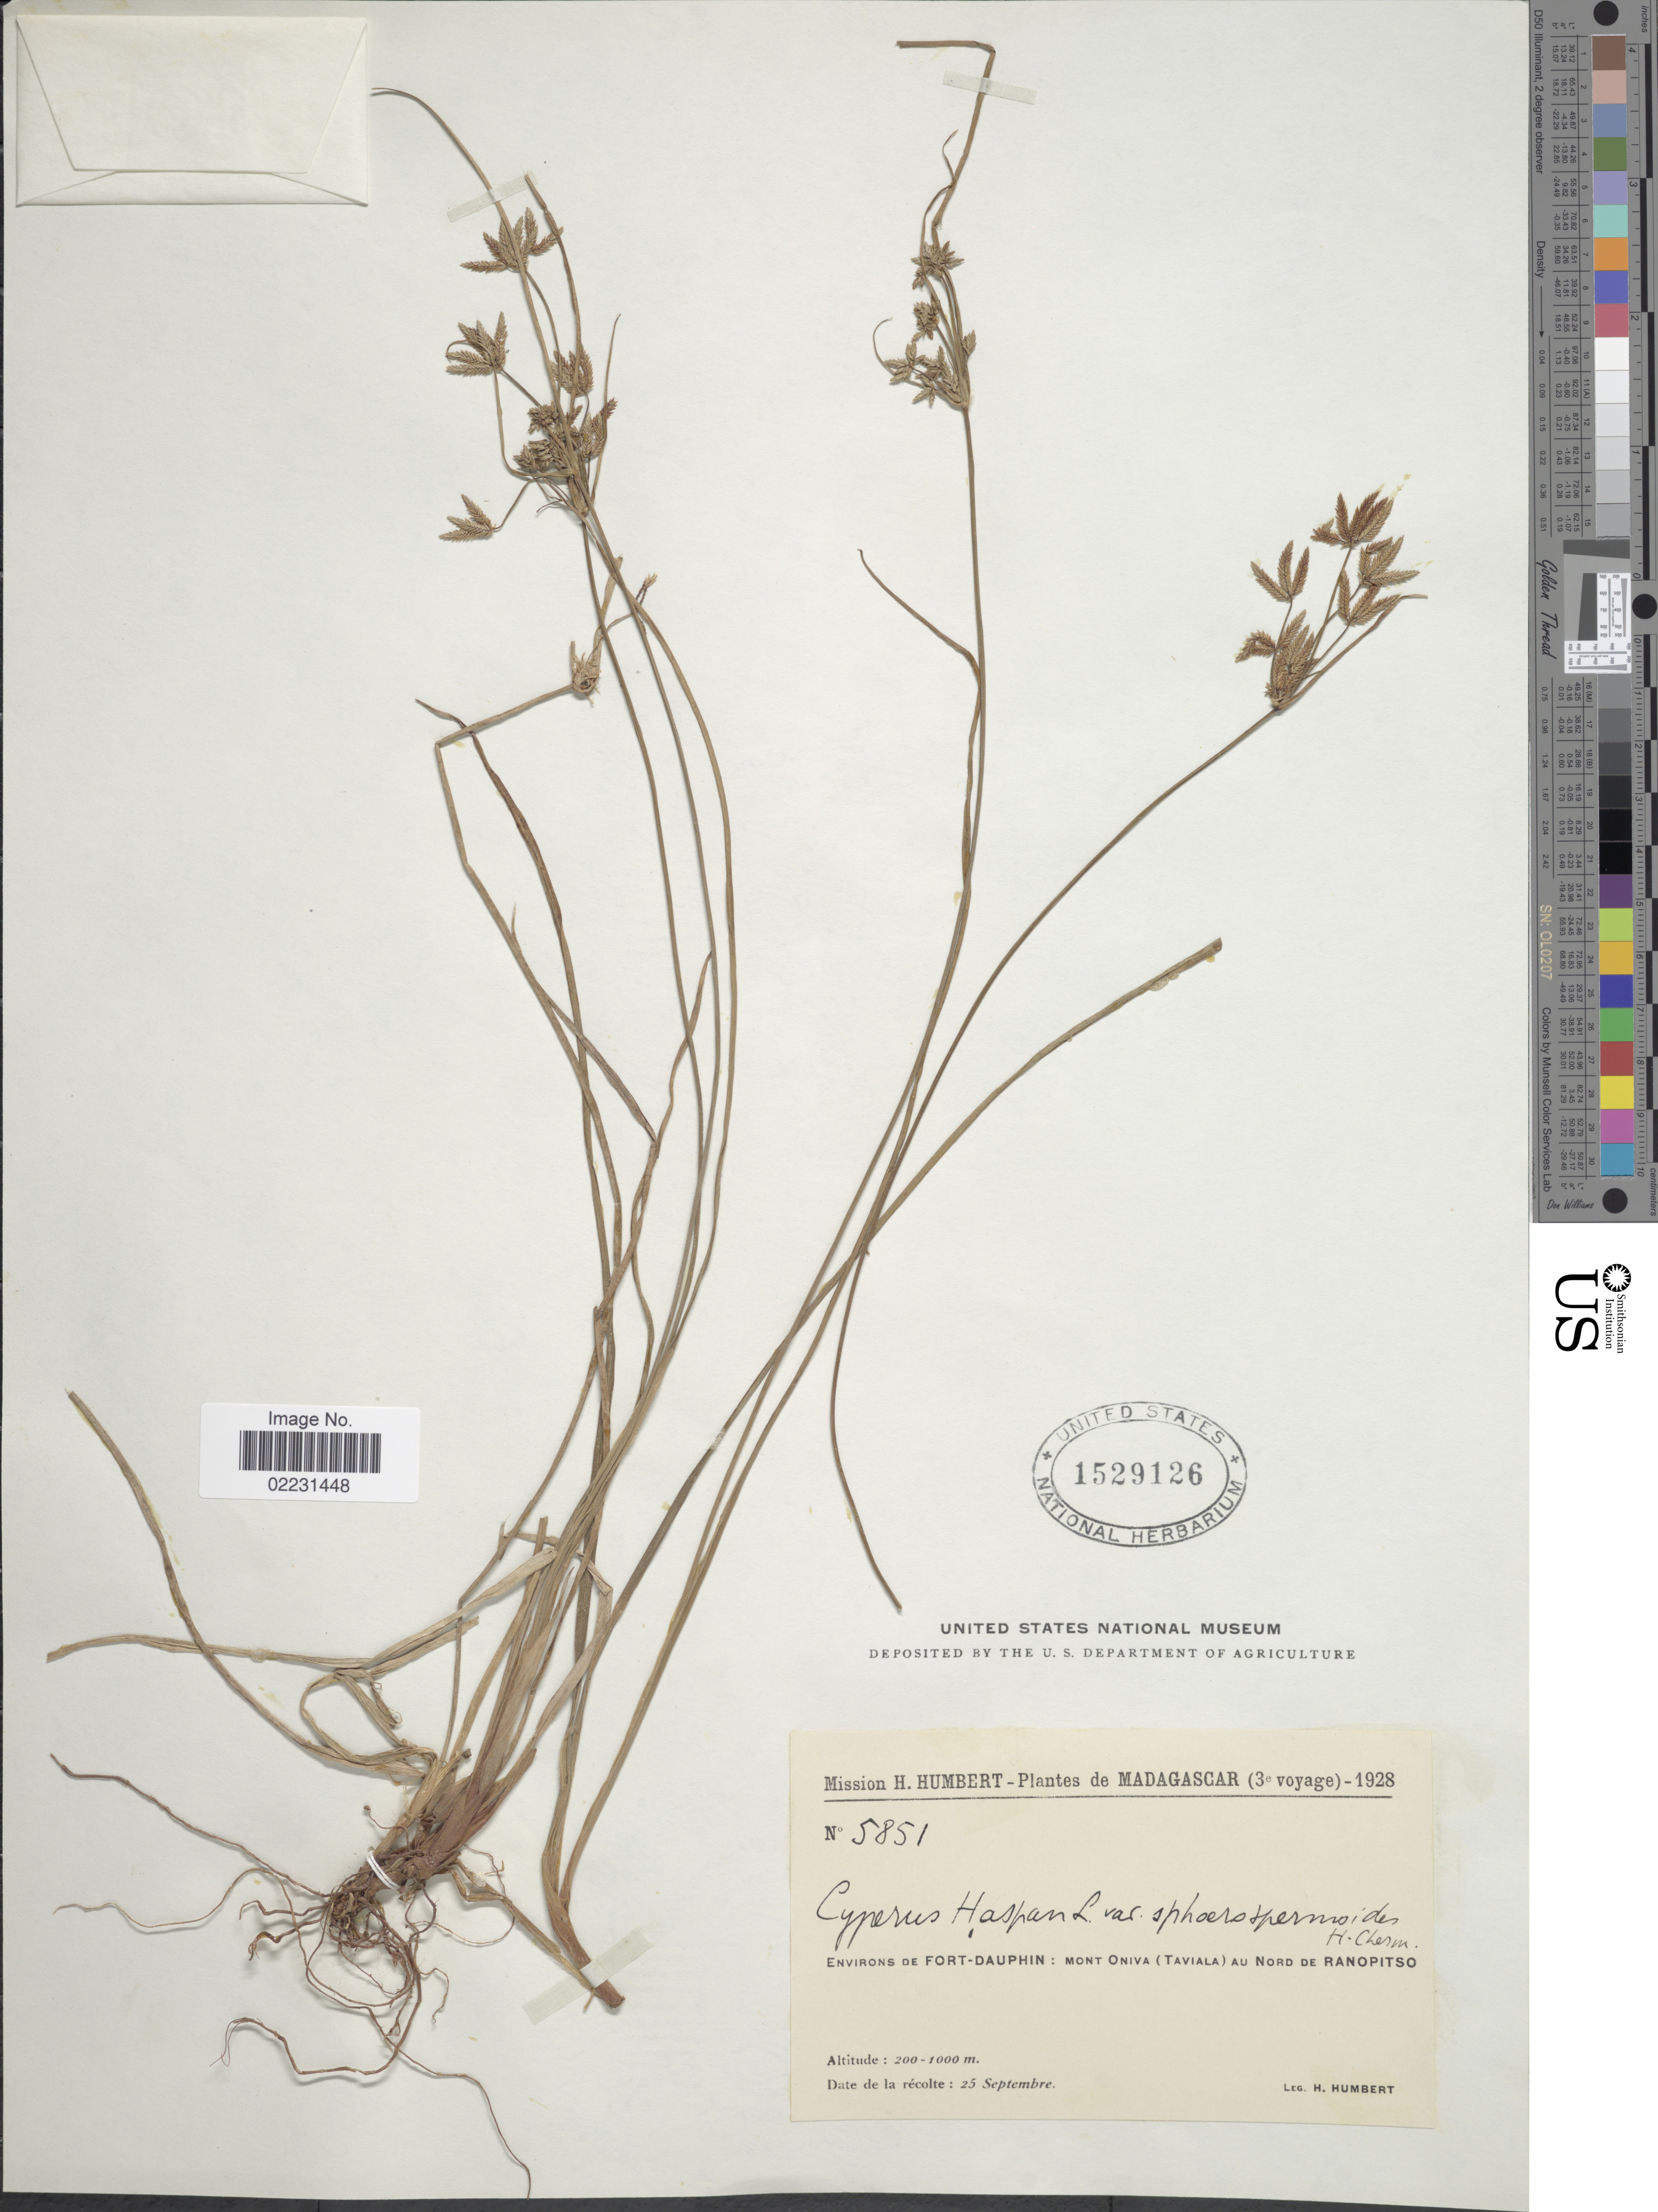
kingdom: Plantae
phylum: Tracheophyta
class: Liliopsida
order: Poales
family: Cyperaceae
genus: Cyperus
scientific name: Cyperus sp.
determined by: Strong, Mark T., (BOT), Smithsonian Institution - National Museum of Natural History (UNITED STATES)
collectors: H. Humbert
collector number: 5851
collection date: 1928-09-25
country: Madagascar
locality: Environs de Fort-Dauphin: Mont Oniva (Taviala) au Nord de Ranopitso.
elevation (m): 200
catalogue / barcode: US 1529126